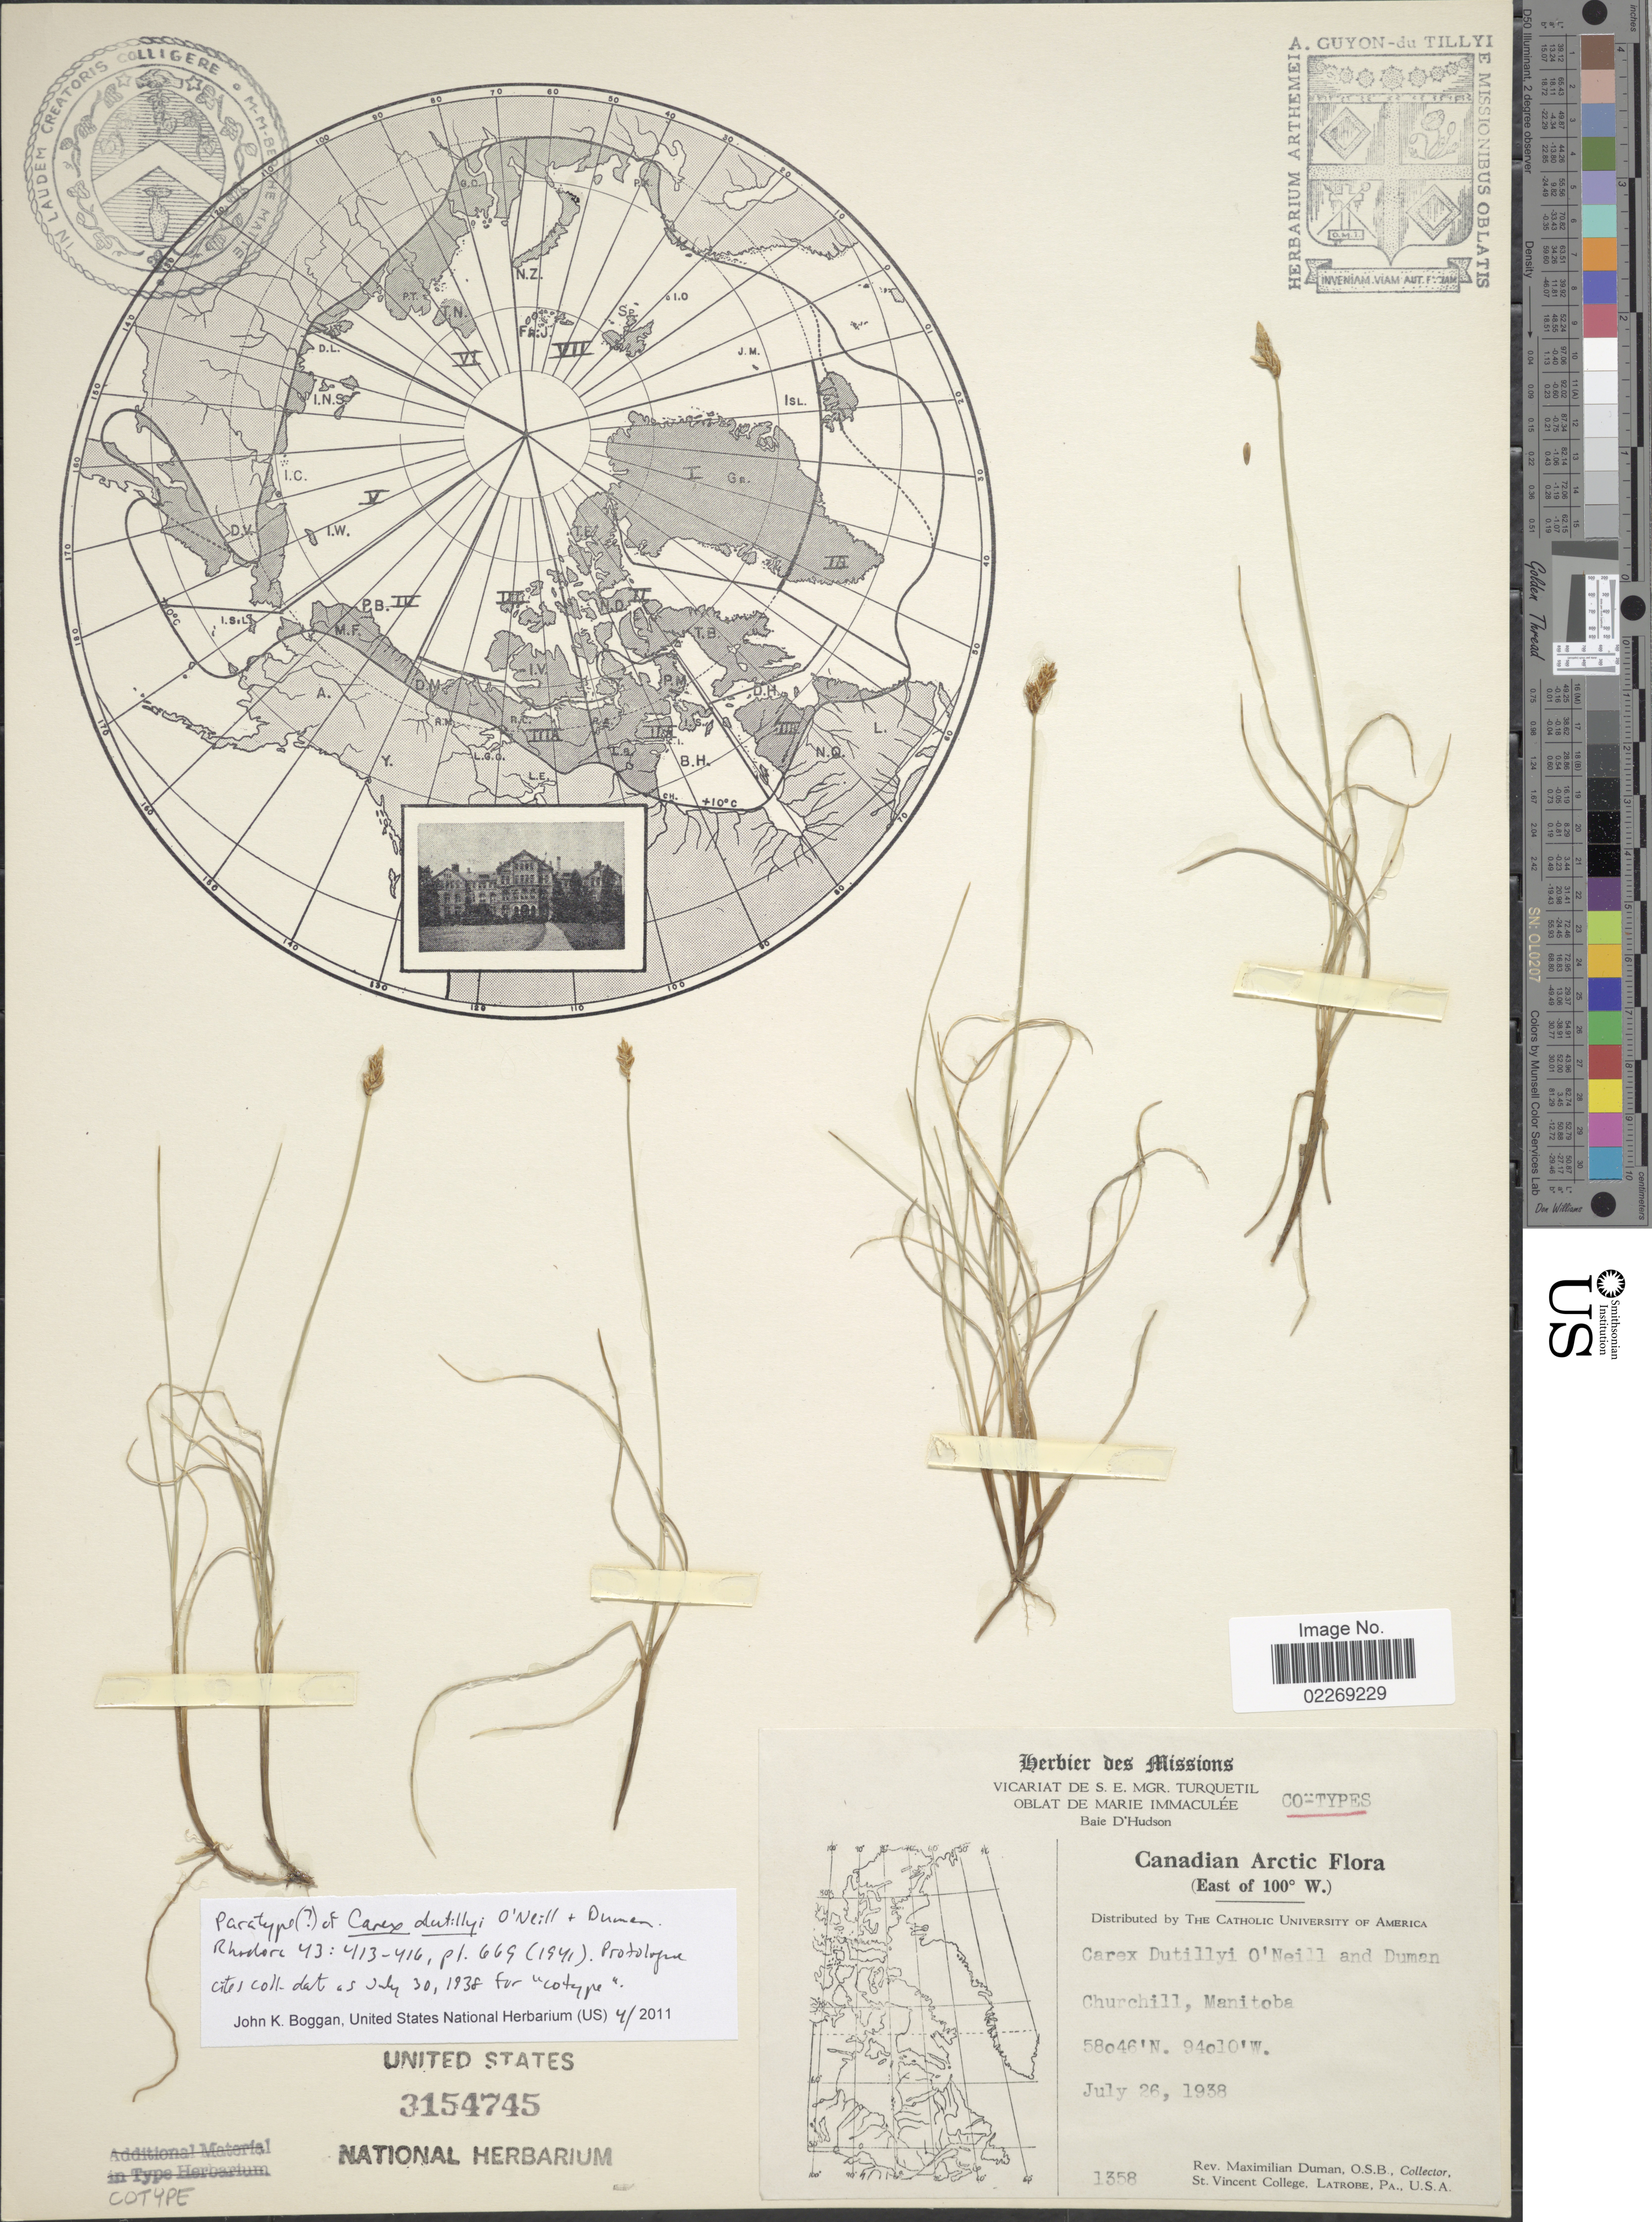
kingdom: Plantae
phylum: Tracheophyta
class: Liliopsida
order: Poales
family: Cyperaceae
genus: Carex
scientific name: Carex x langeana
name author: Fernald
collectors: M. Duman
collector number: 1358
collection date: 1938-07-26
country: Canada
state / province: Manitoba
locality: Churchill. Canadian Arctic (East of 100° W.)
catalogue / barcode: US 3154745